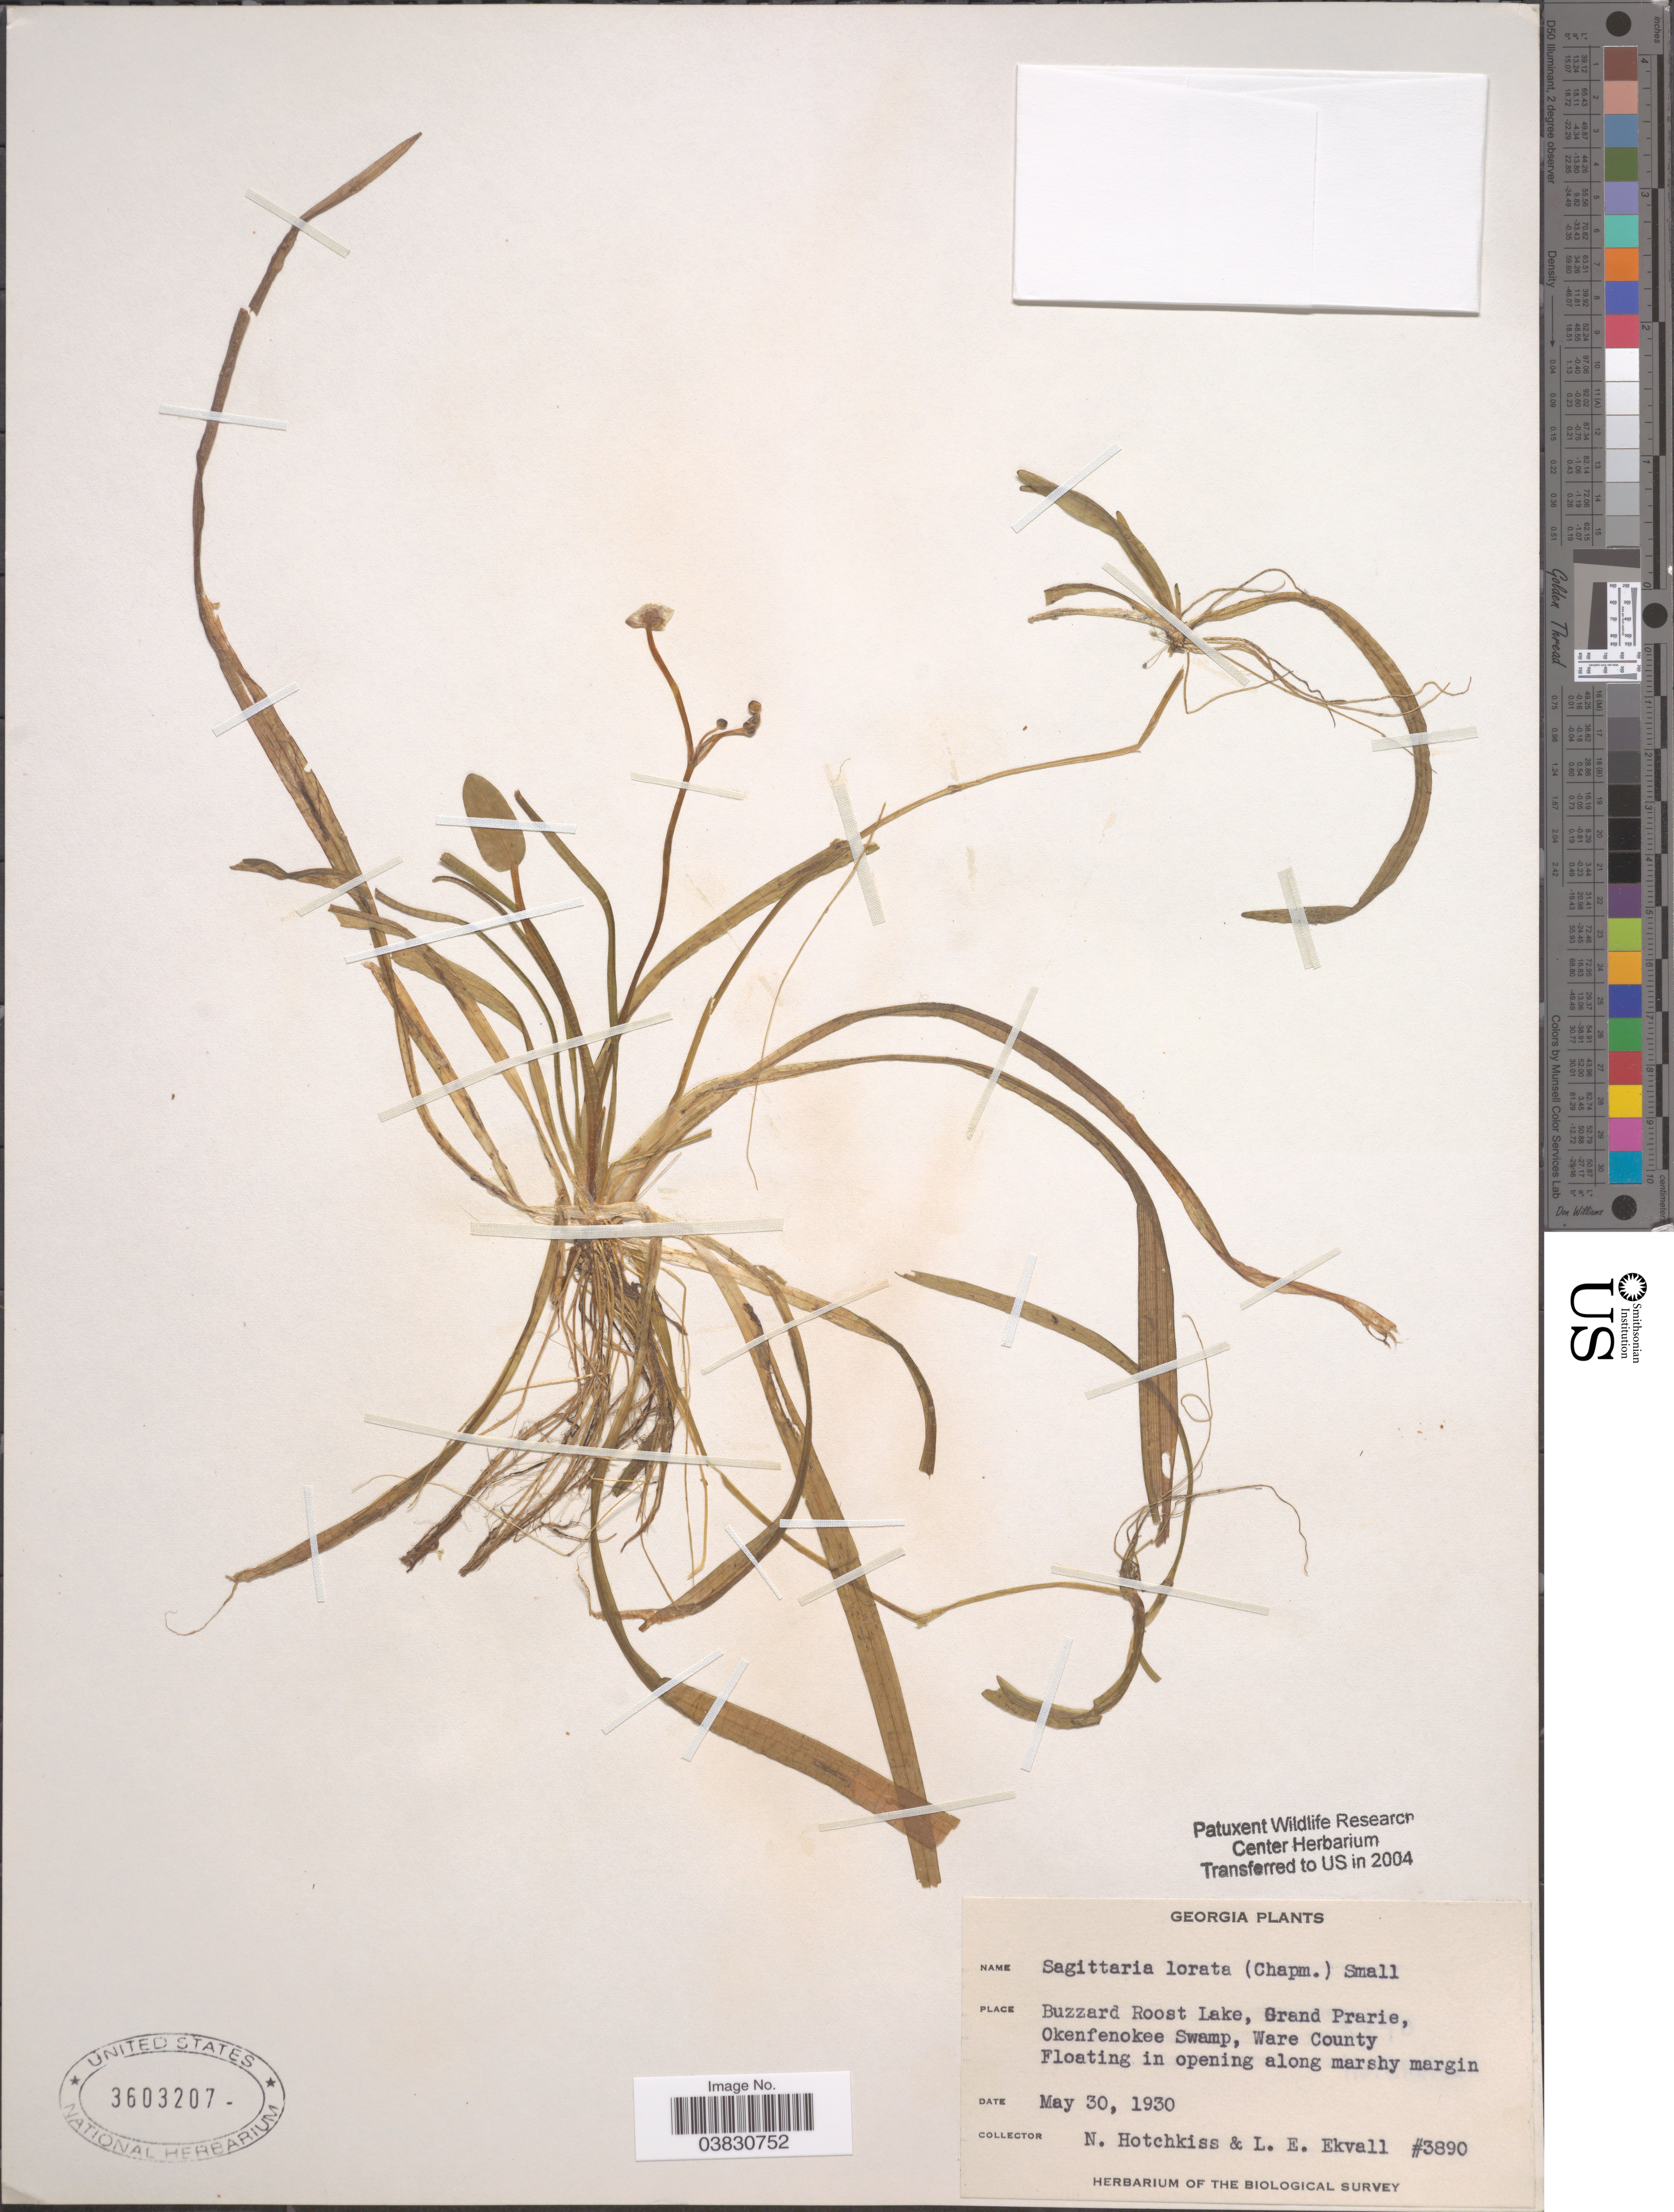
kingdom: Plantae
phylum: Tracheophyta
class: Liliopsida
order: Alismatales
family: Alismataceae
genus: Sagittaria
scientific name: Sagittaria subulata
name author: (L.) Buchenau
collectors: N. Hotchkiss & L. Ekvall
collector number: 3890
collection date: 1930-05-30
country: United States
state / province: Georgia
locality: Buzzard Roost Lake, Grand Prairie, Okefenokee Swamp, Ware County.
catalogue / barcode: US 3603207